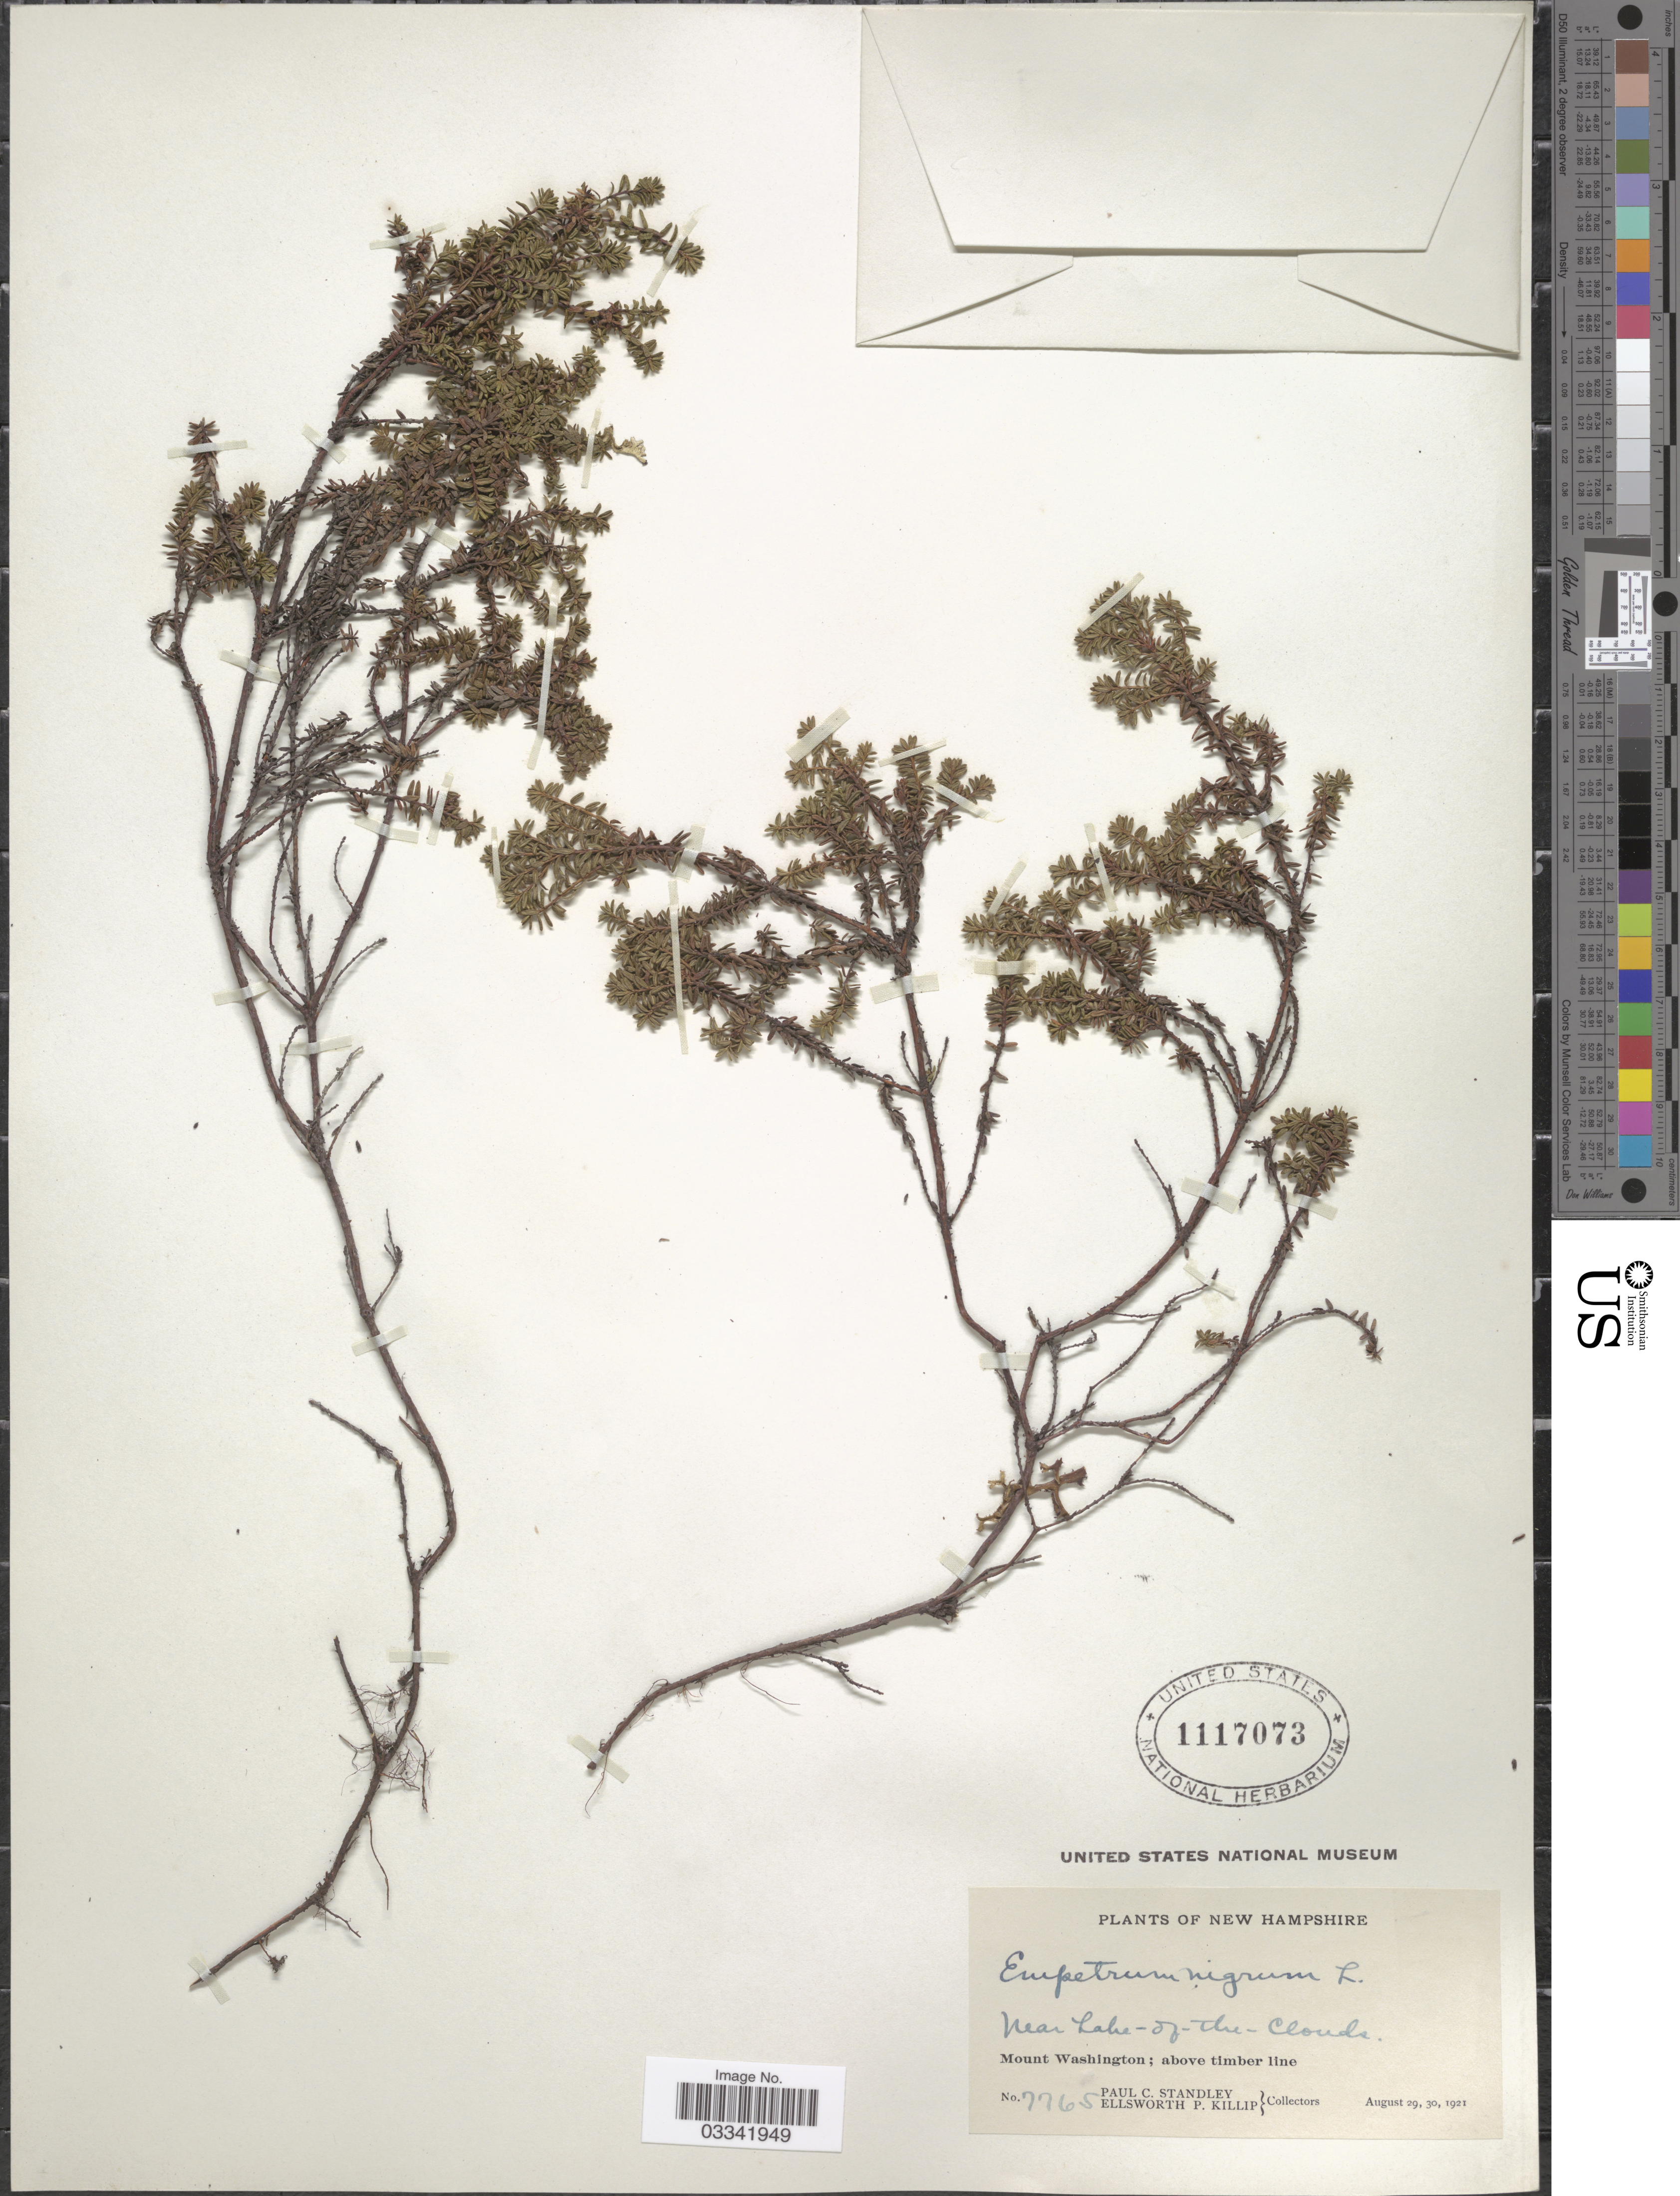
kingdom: Plantae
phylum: Tracheophyta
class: Magnoliopsida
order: Ericales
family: Ericaceae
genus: Empetrum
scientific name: Empetrum nigrum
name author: L.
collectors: P. C. Standley & E. P. Killip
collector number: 7765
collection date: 1921-08-29/1921-08-30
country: United States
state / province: New Hampshire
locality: Near Lake-of-the-Clouds, Mount Washington; above timber line.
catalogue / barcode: US 1117073